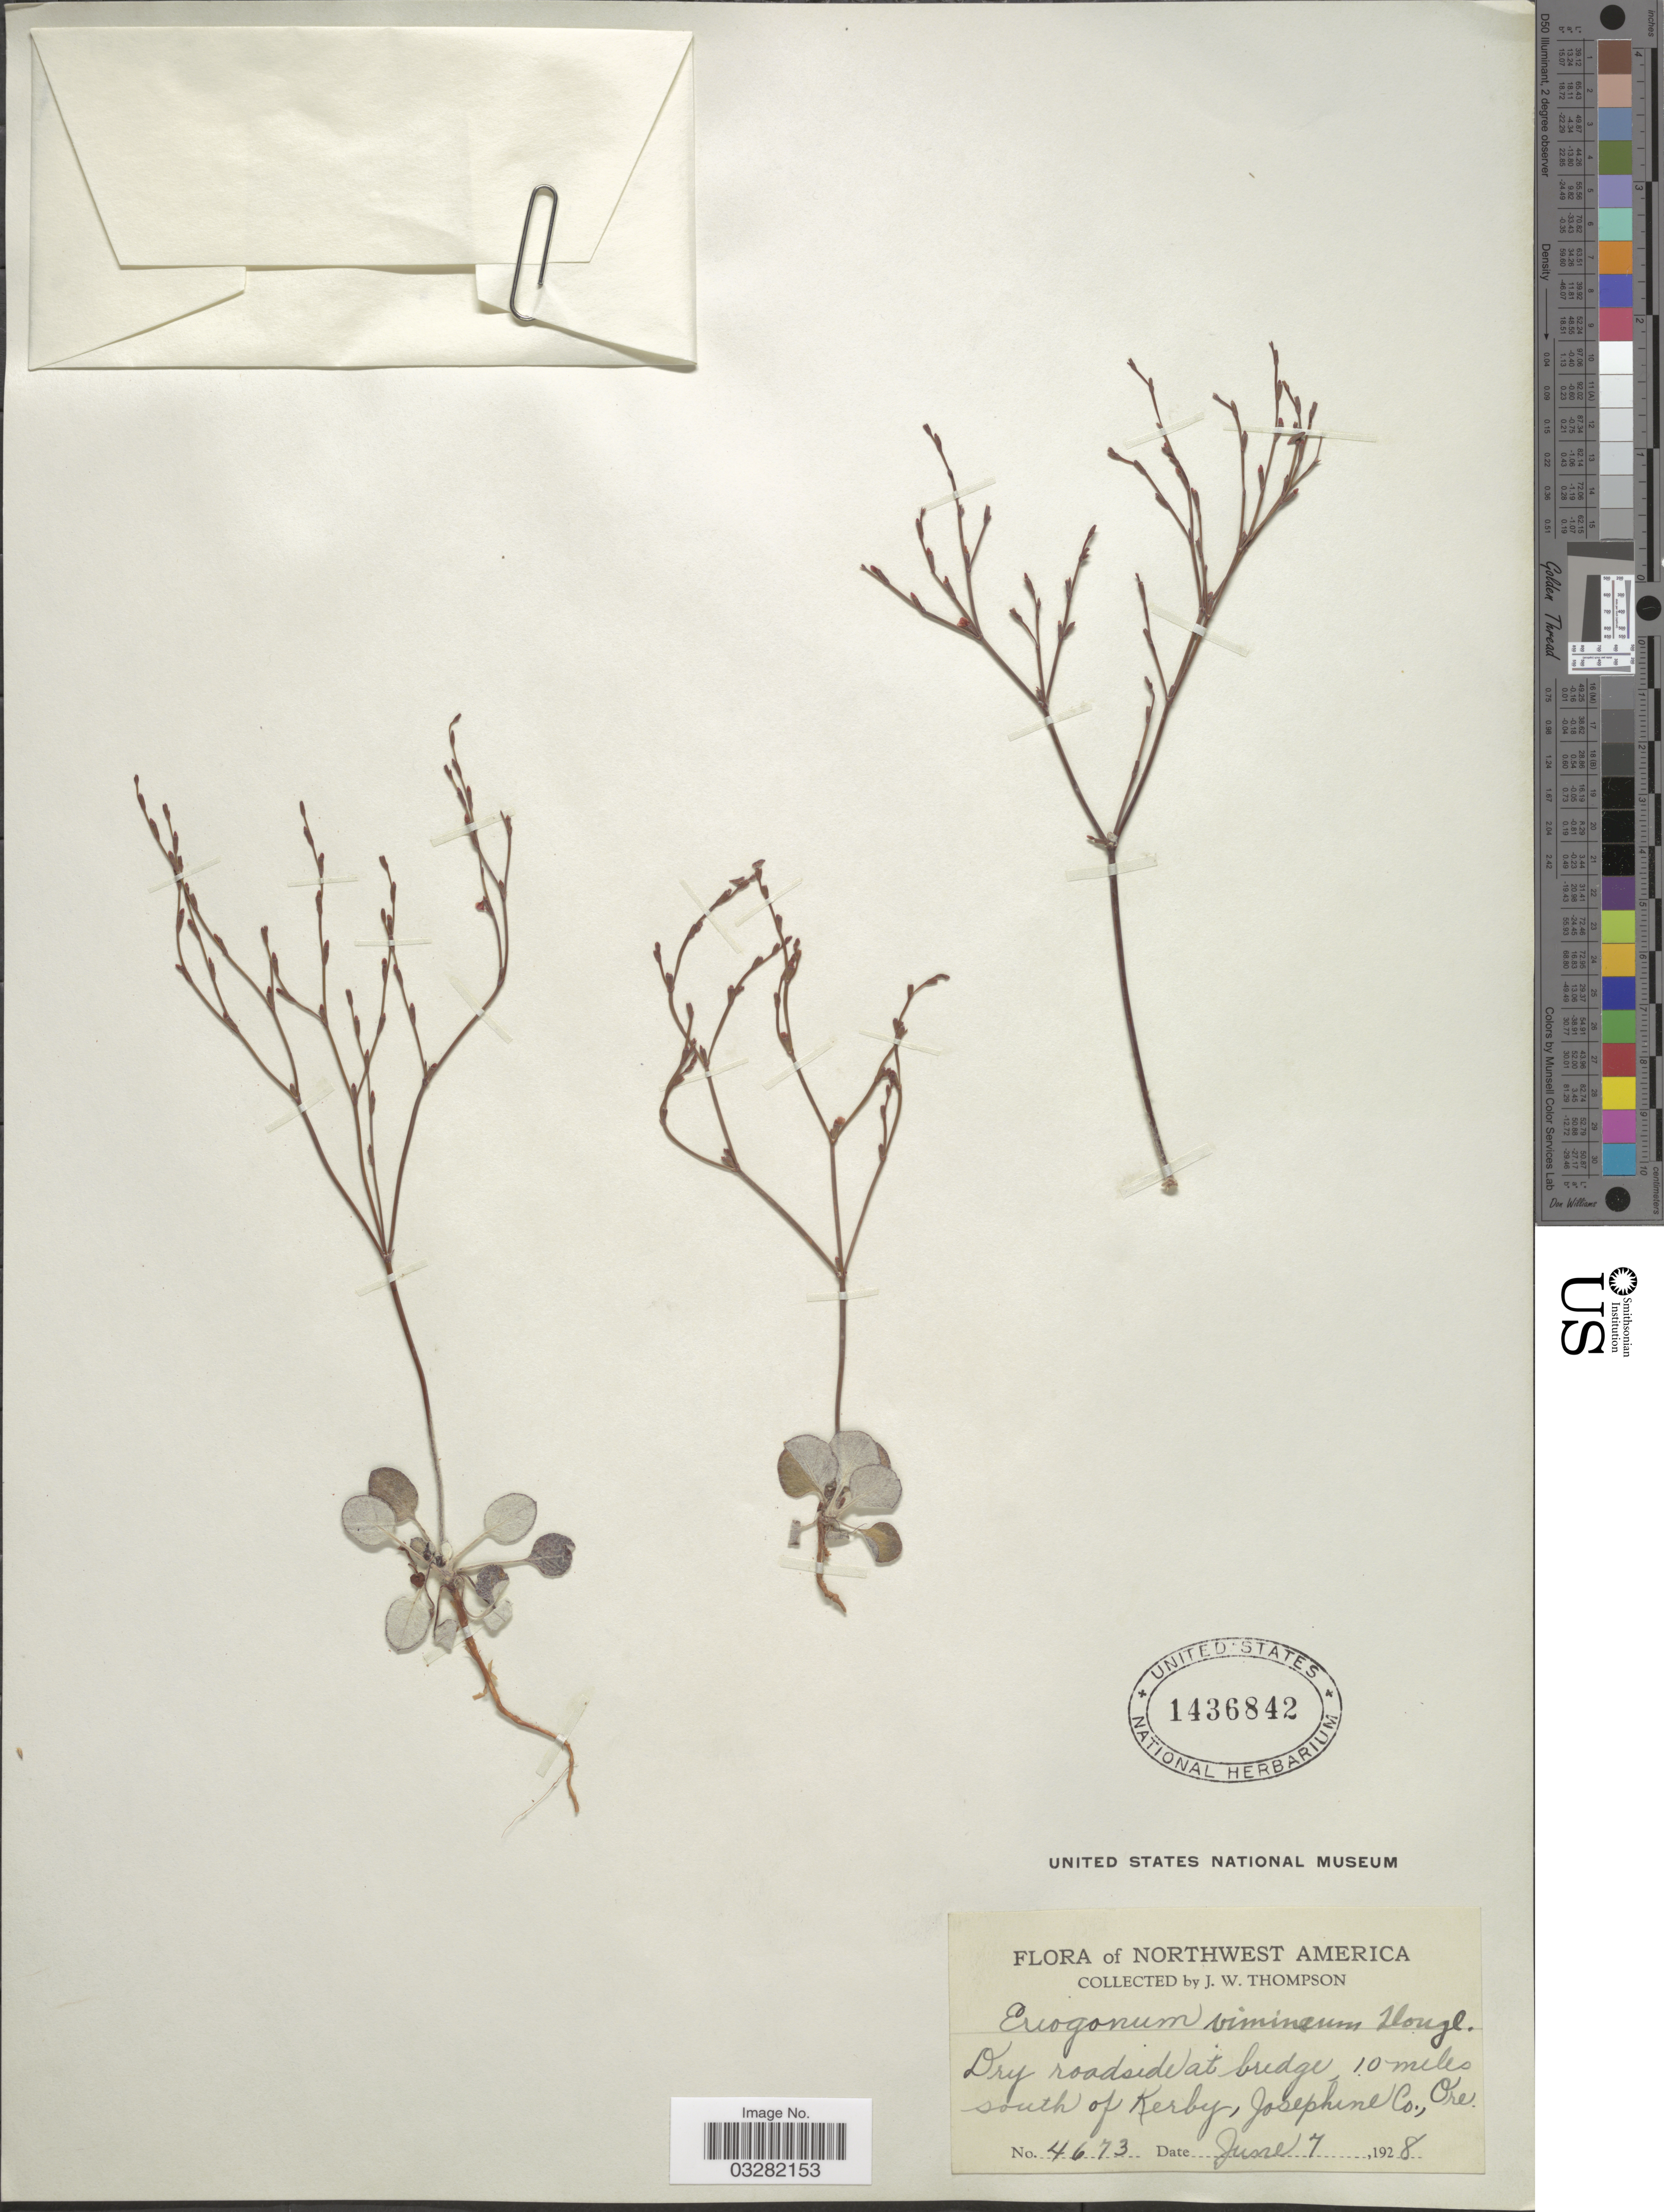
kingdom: Plantae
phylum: Tracheophyta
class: Magnoliopsida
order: Caryophyllales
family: Polygonaceae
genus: Eriogonum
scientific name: Eriogonum vimineum var. vimineum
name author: Douglas ex Benth.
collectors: J. Thompson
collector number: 4673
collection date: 1928-06-07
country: United States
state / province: Oregon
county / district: Josephine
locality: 10 miles south of Kerby, Josephine Co.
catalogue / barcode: US 1436842